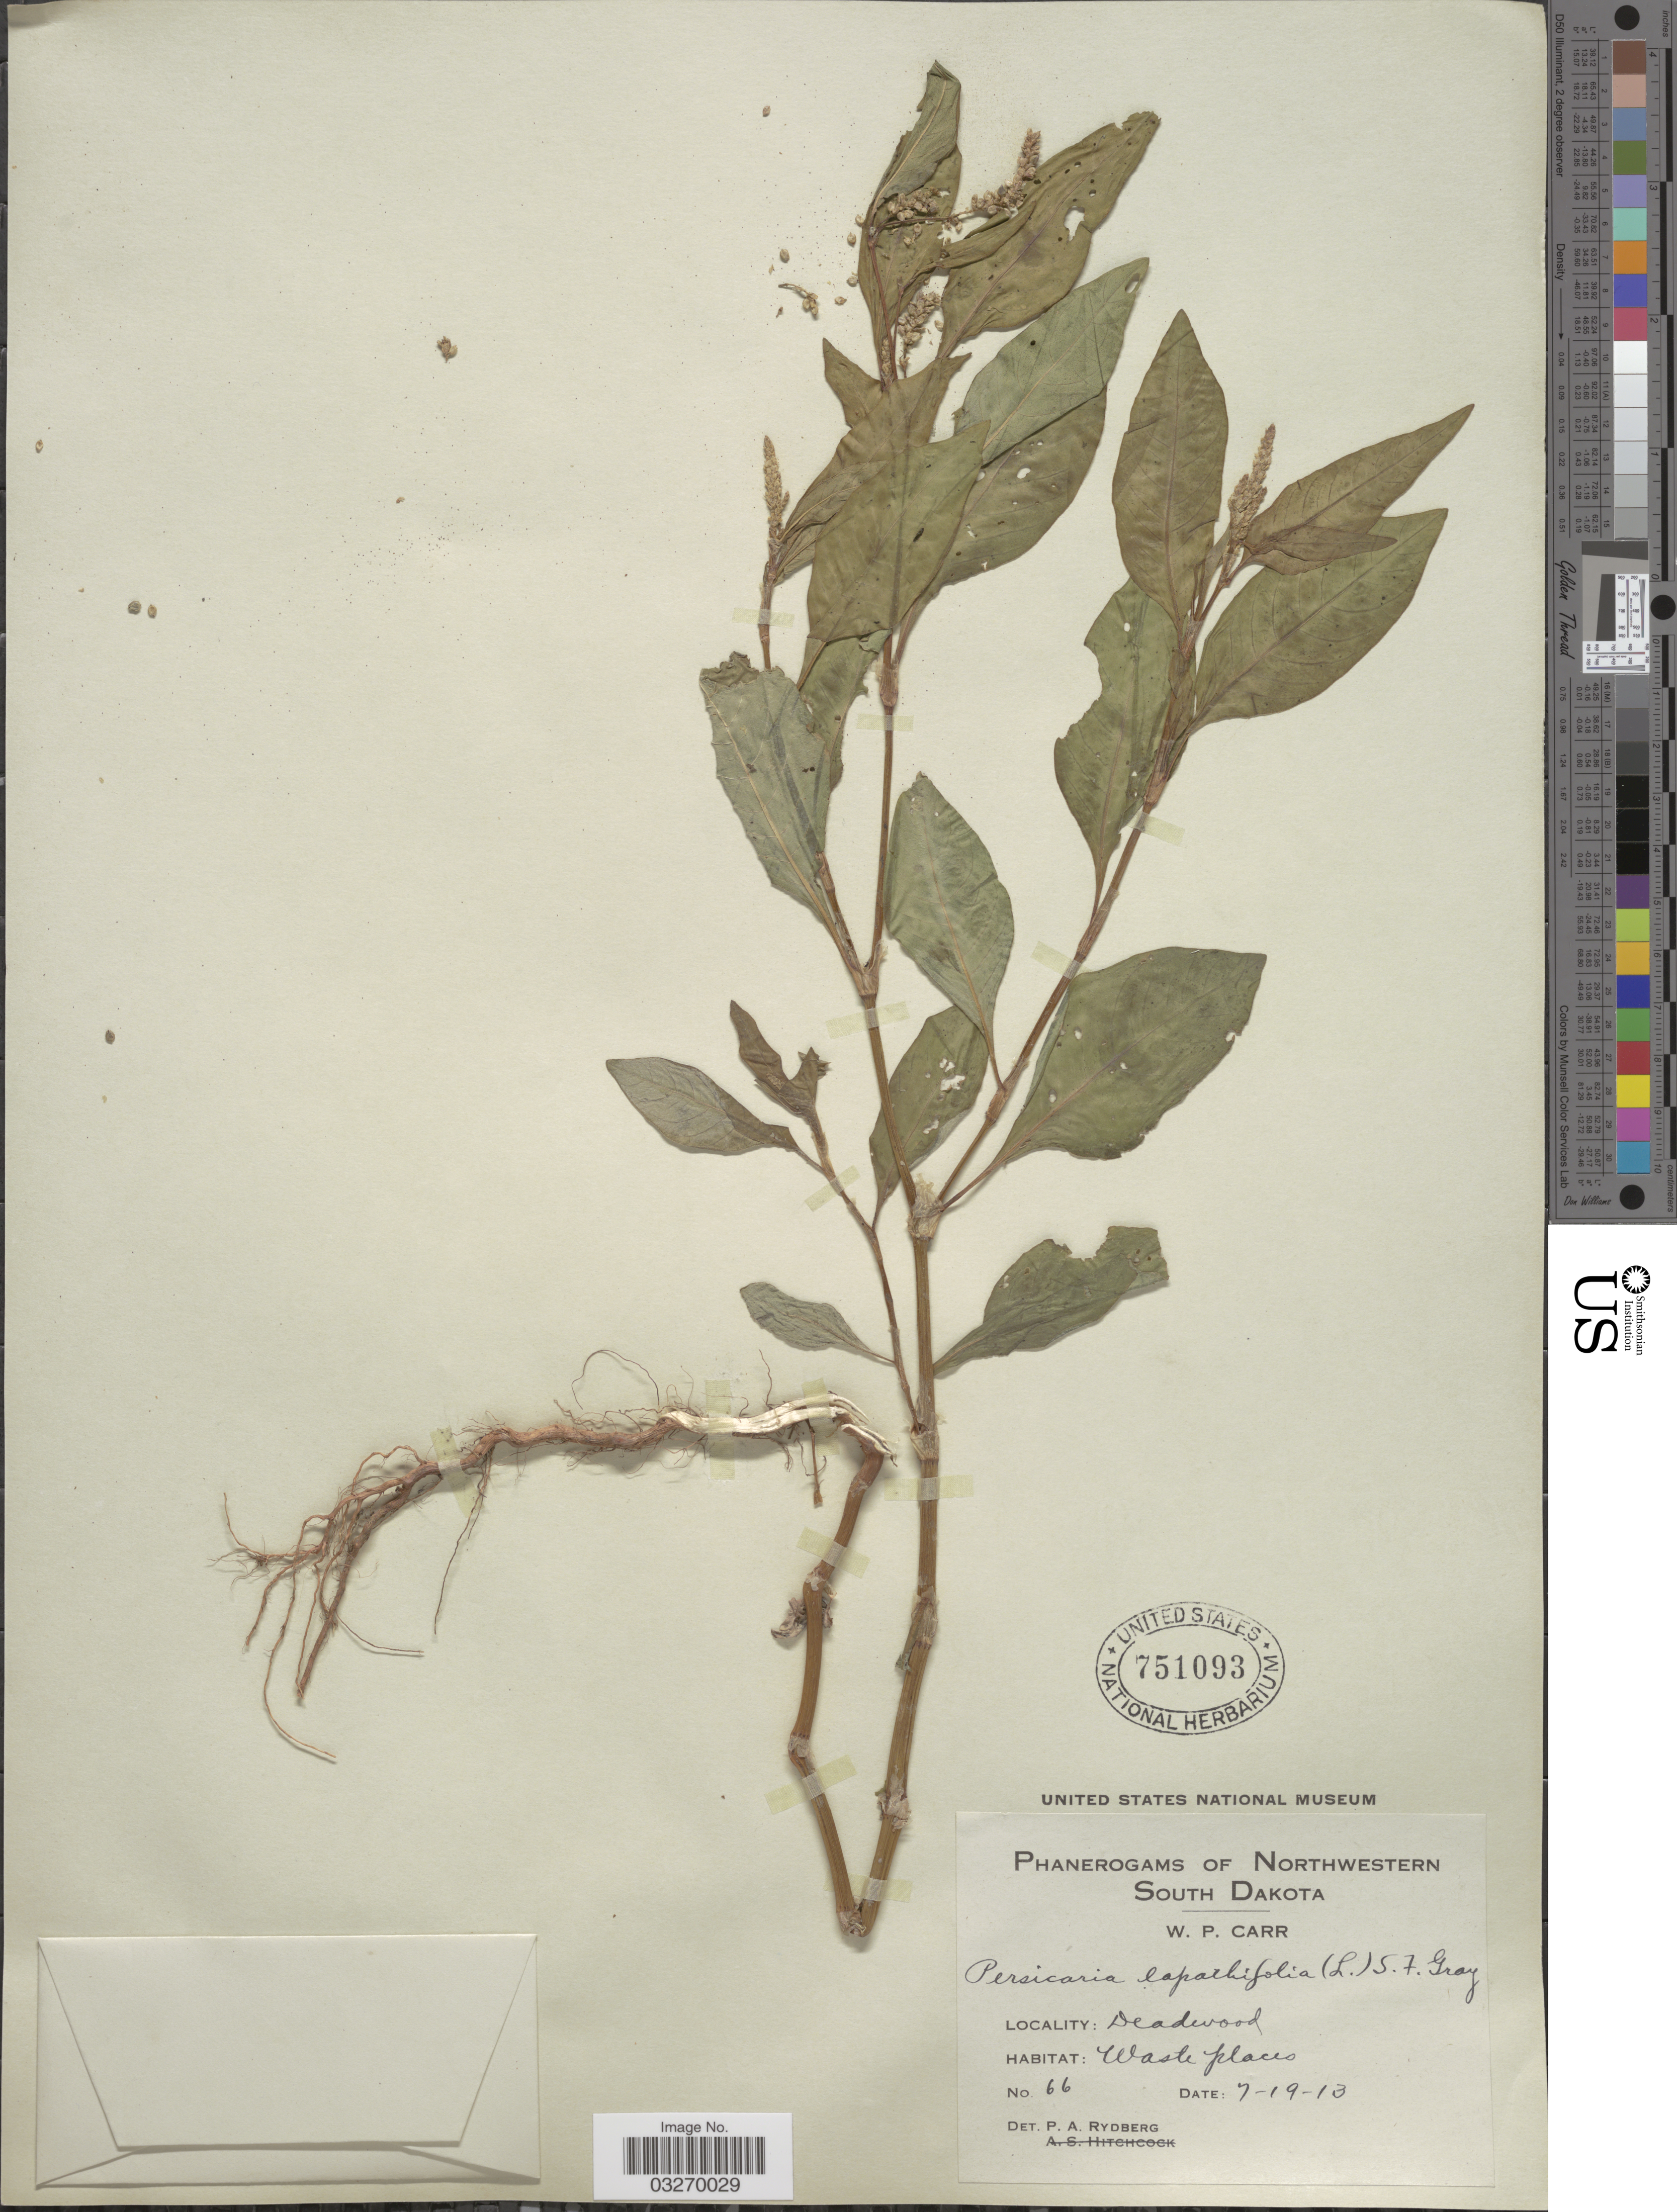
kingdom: Plantae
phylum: Tracheophyta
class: Magnoliopsida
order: Caryophyllales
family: Polygonaceae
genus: Persicaria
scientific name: Persicaria lapathifolia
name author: (L.) Delarbre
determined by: Atha, D. E.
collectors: W. Carr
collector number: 66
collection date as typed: Transcribed d/m/y: 19/7/13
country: United States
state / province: South Dakota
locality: Northwestern South Dakota. Deadwood.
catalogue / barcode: US 751093